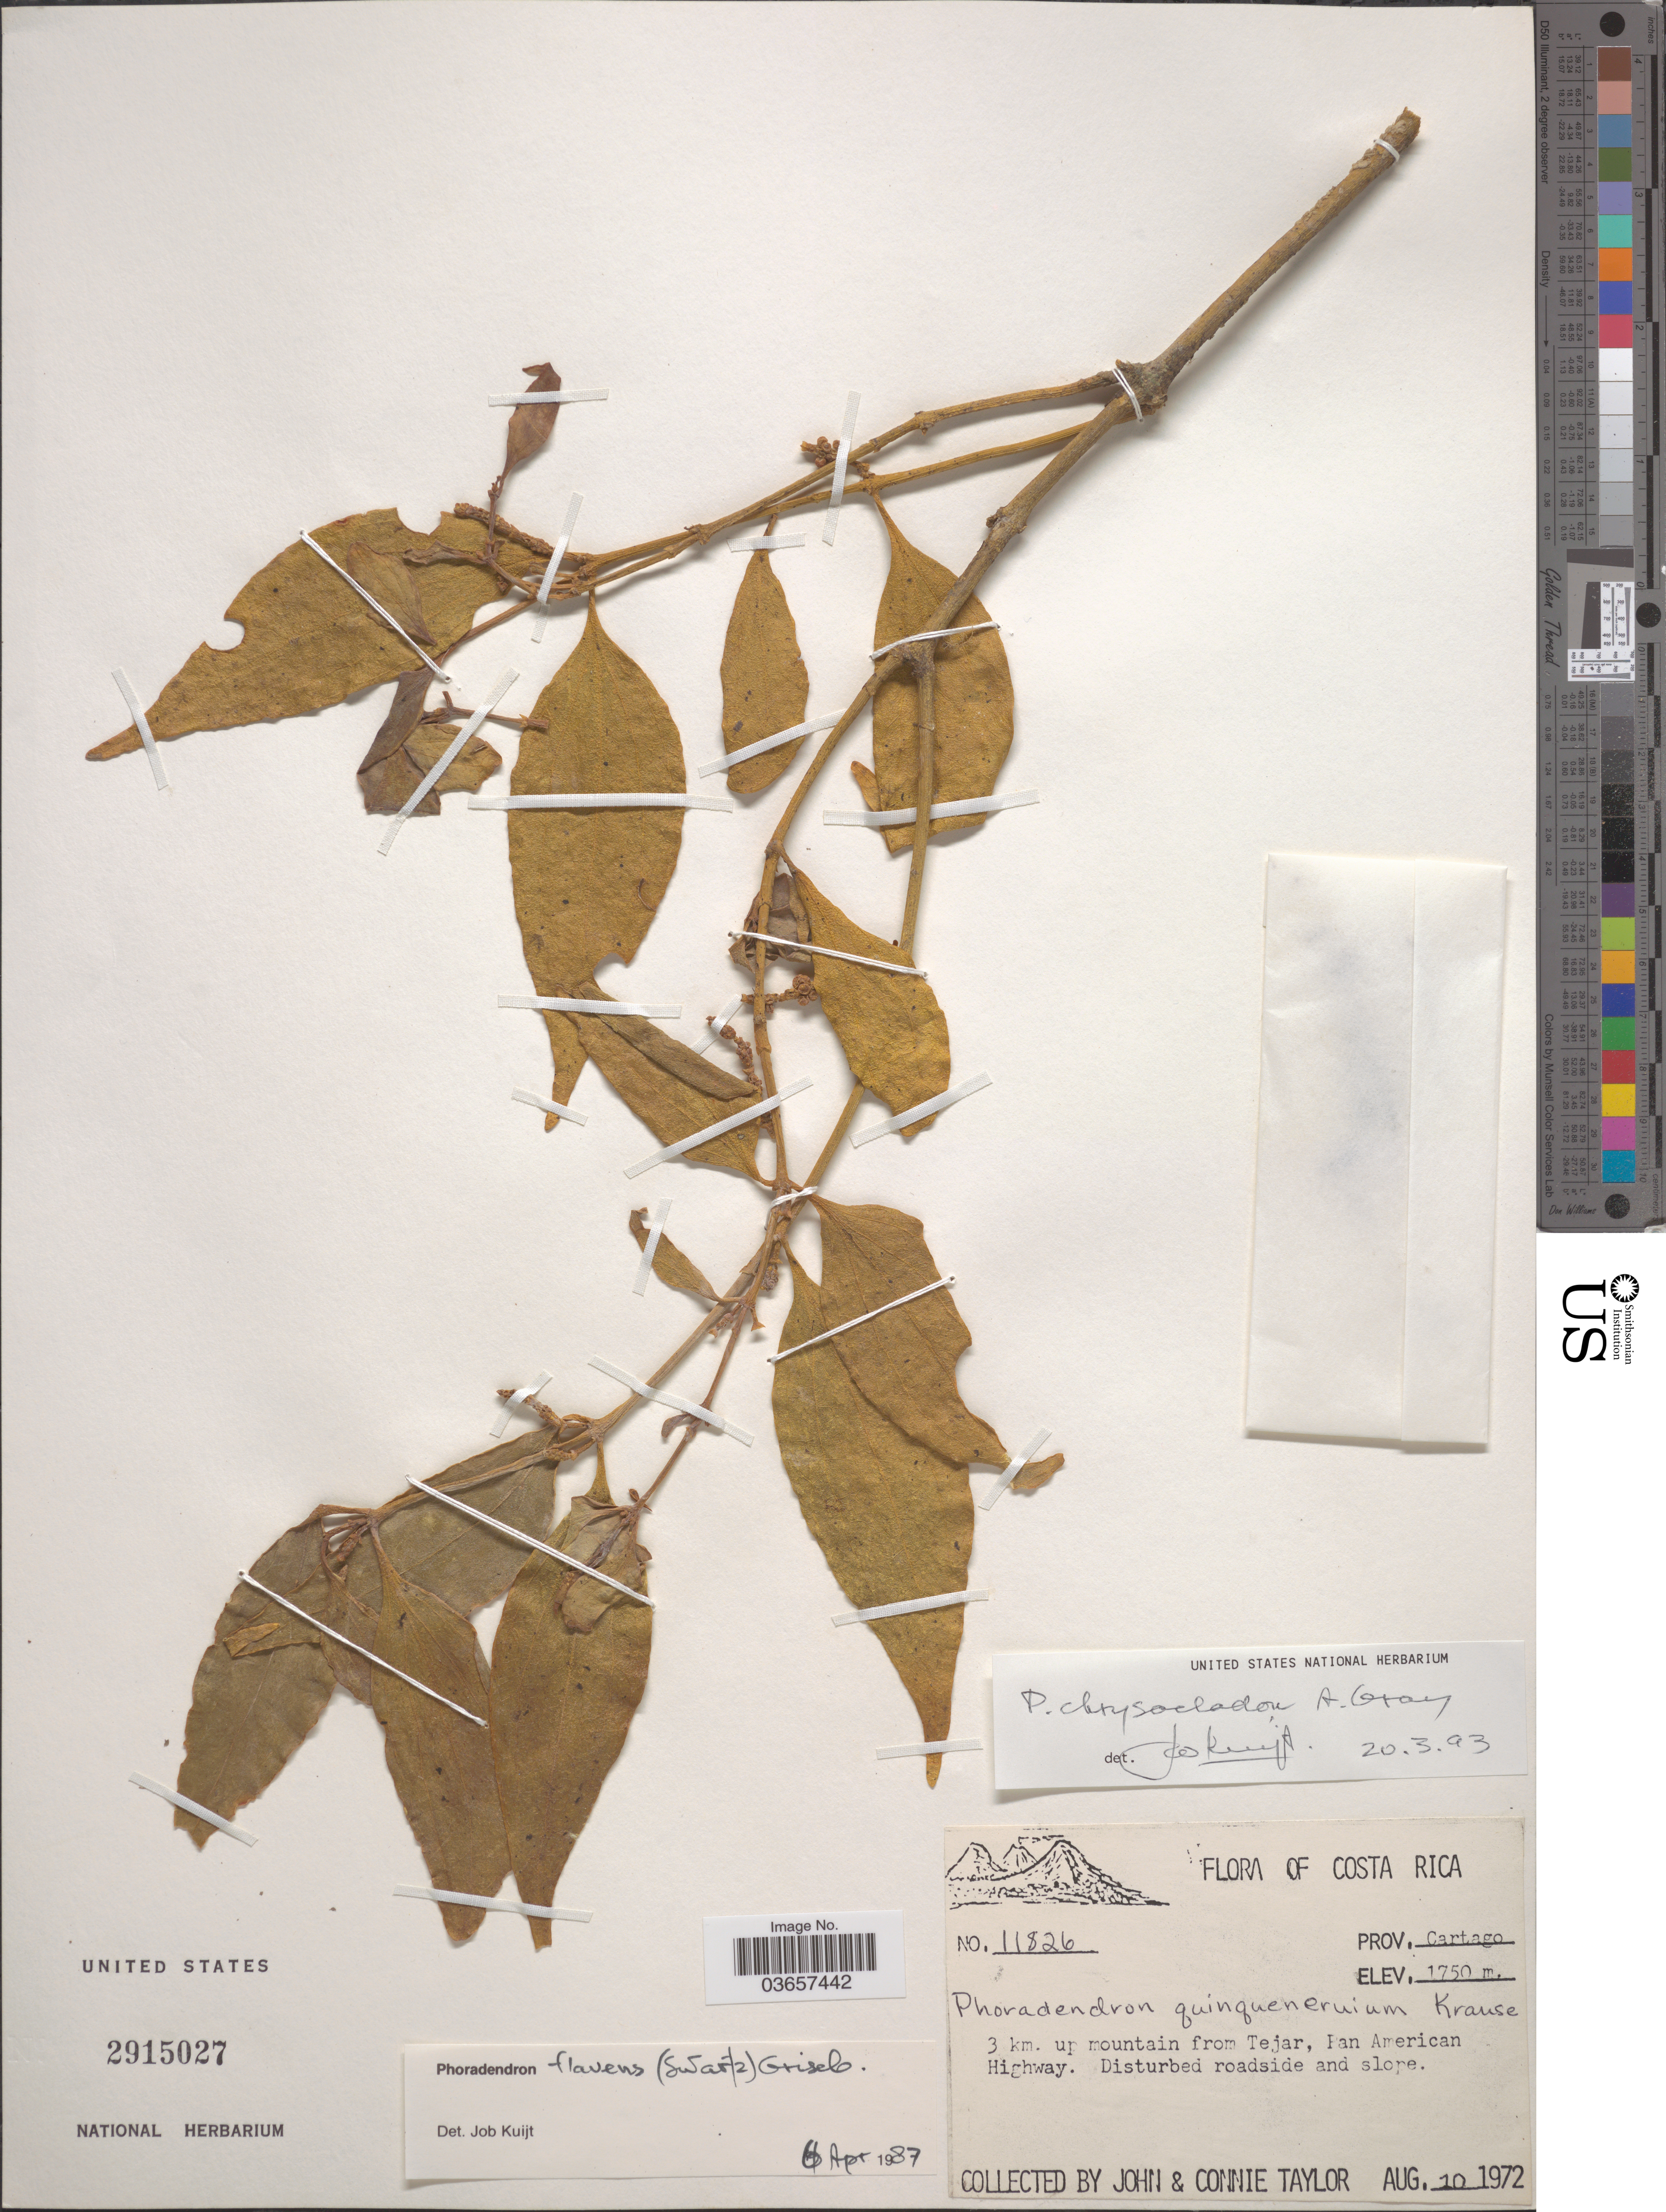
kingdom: Plantae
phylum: Tracheophyta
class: Magnoliopsida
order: Santalales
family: Viscaceae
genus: Phoradendron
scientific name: Phoradendron chrysocladon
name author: A. Gray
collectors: J. Taylor & C. Taylor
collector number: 11826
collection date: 1972-08-10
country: Costa Rica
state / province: Cartago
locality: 3 km. up mountain from Tejar, Pan American Highway.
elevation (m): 1750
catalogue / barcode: US 2915027